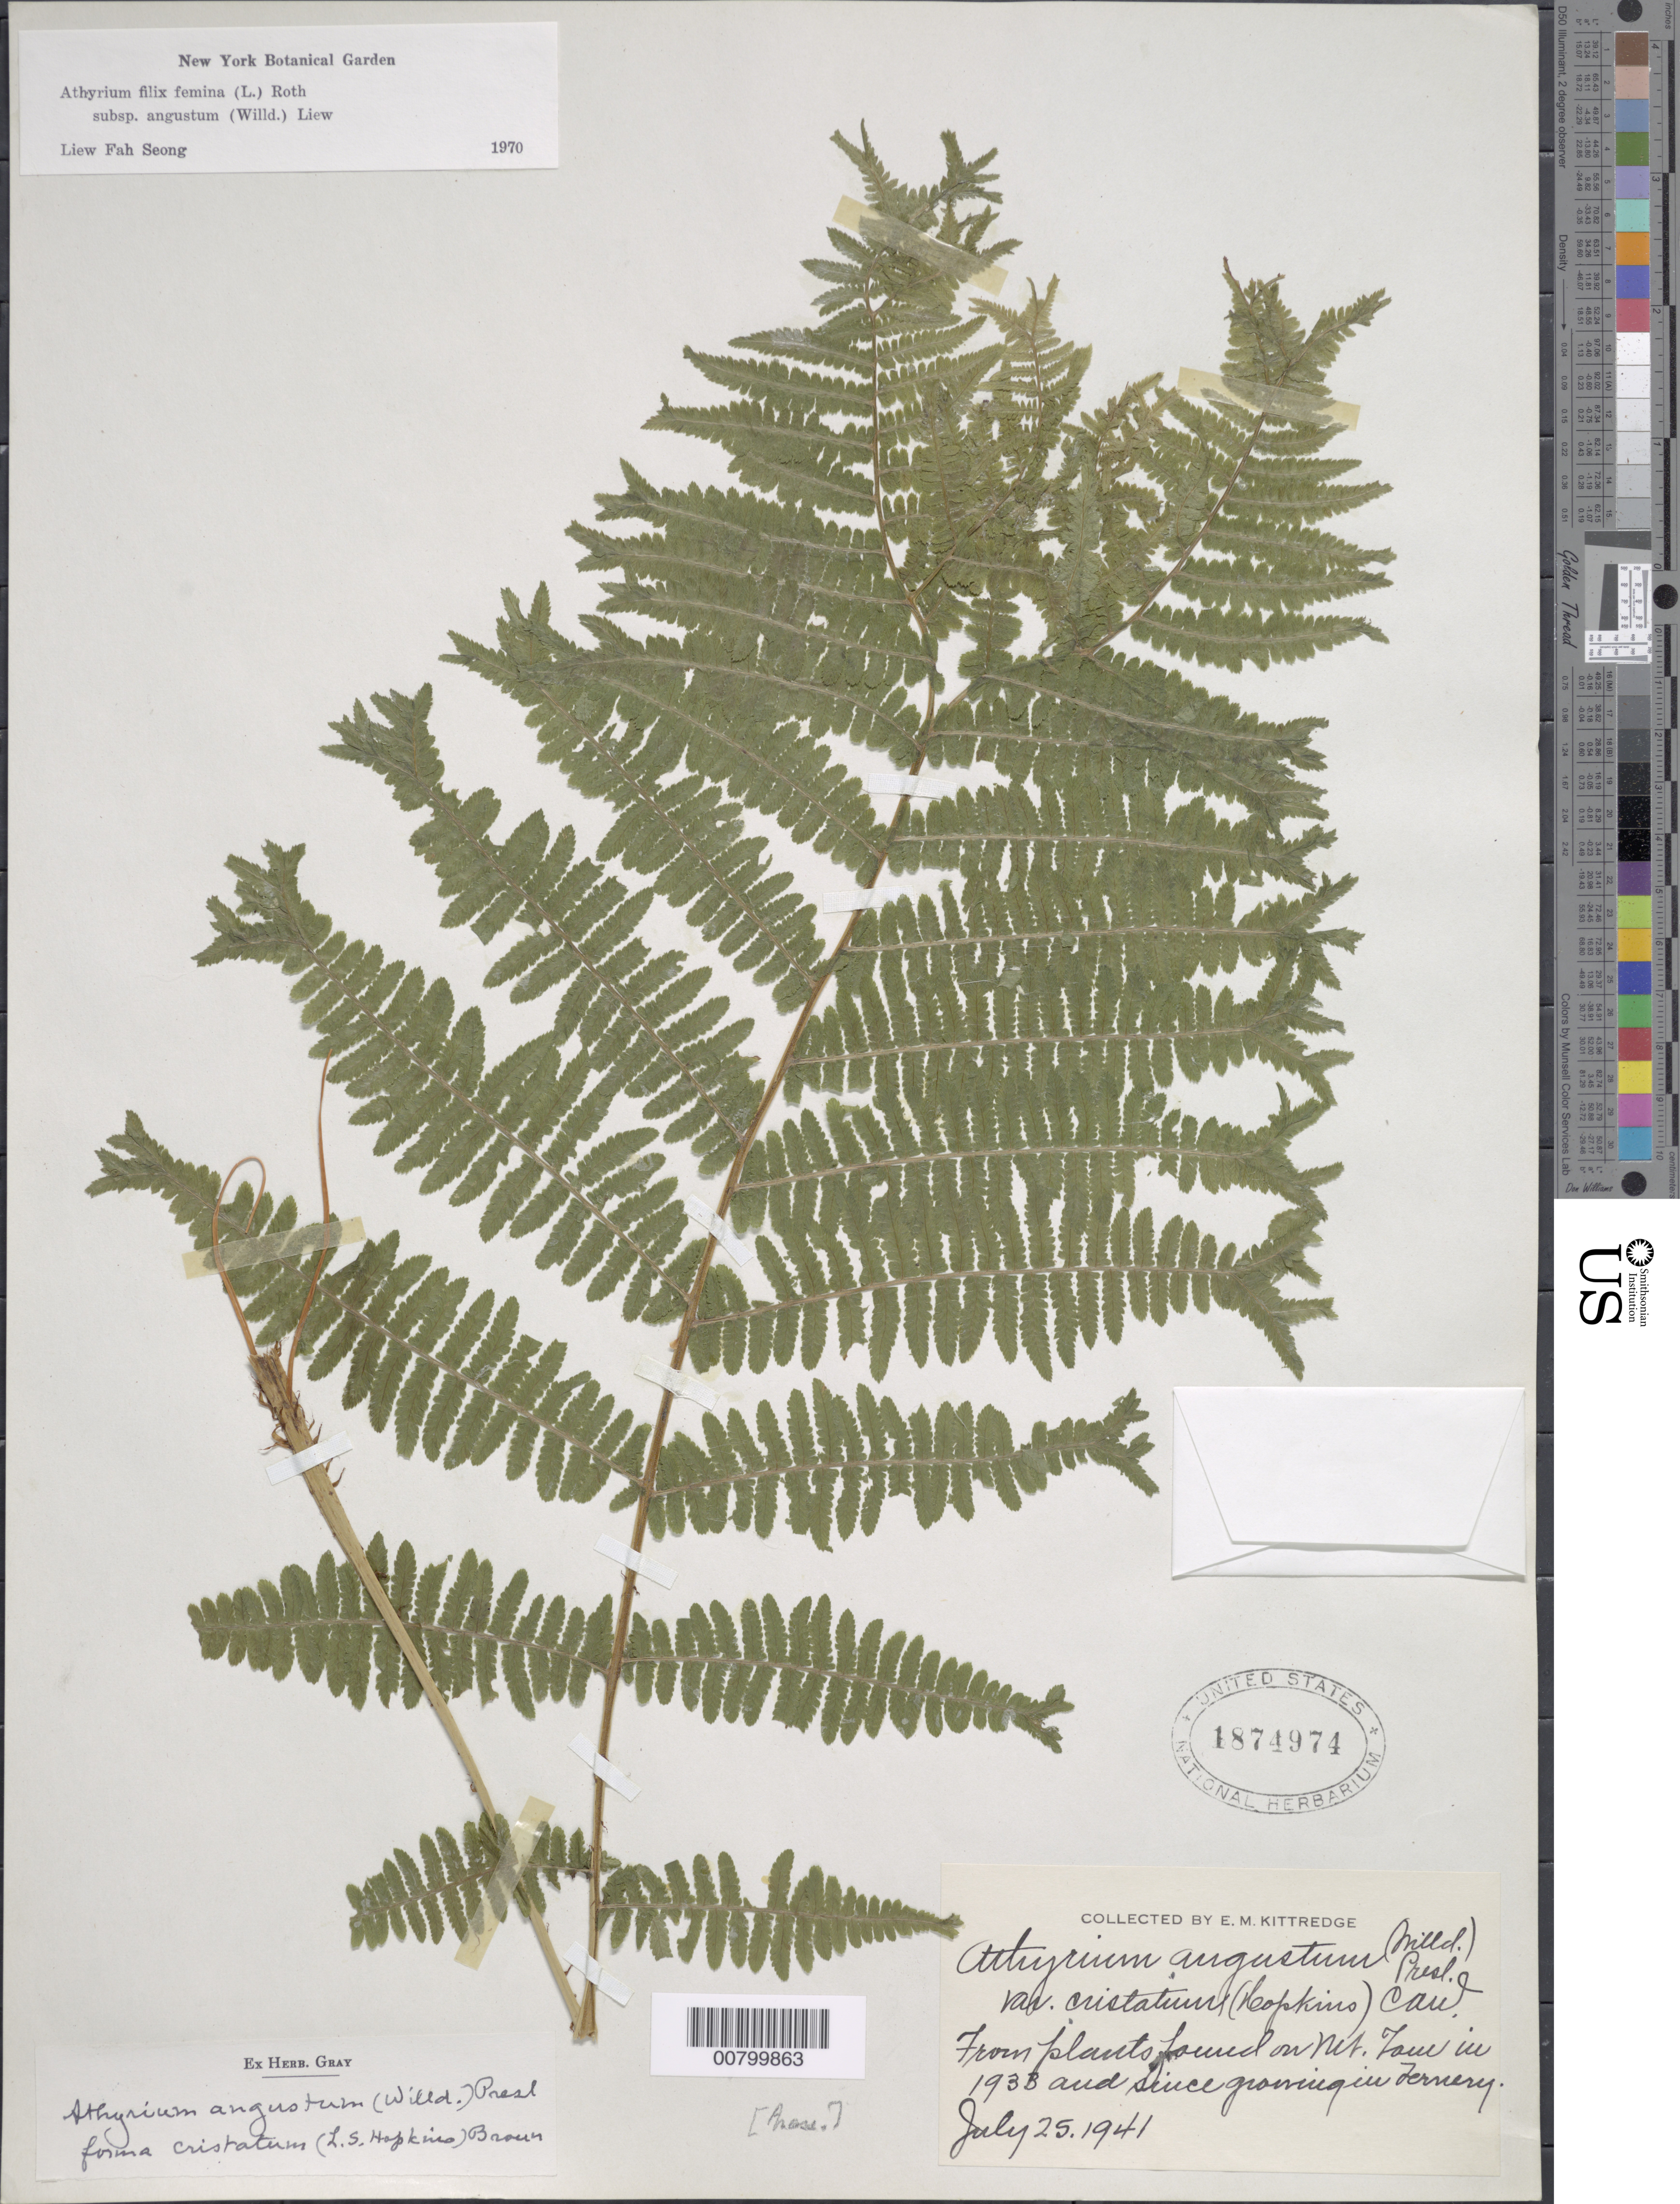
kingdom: Plantae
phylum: Tracheophyta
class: Polypodiopsida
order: Polypodiales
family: Athyriaceae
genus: Athyrium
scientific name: Athyrium filix-femina subsp. angustatum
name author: (Willd.) R.T. Clausen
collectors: E. Kittredge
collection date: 1941-07-25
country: United States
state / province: Vermont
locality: Mt. Tom in 1933 and since growing in fernery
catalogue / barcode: US 1874974